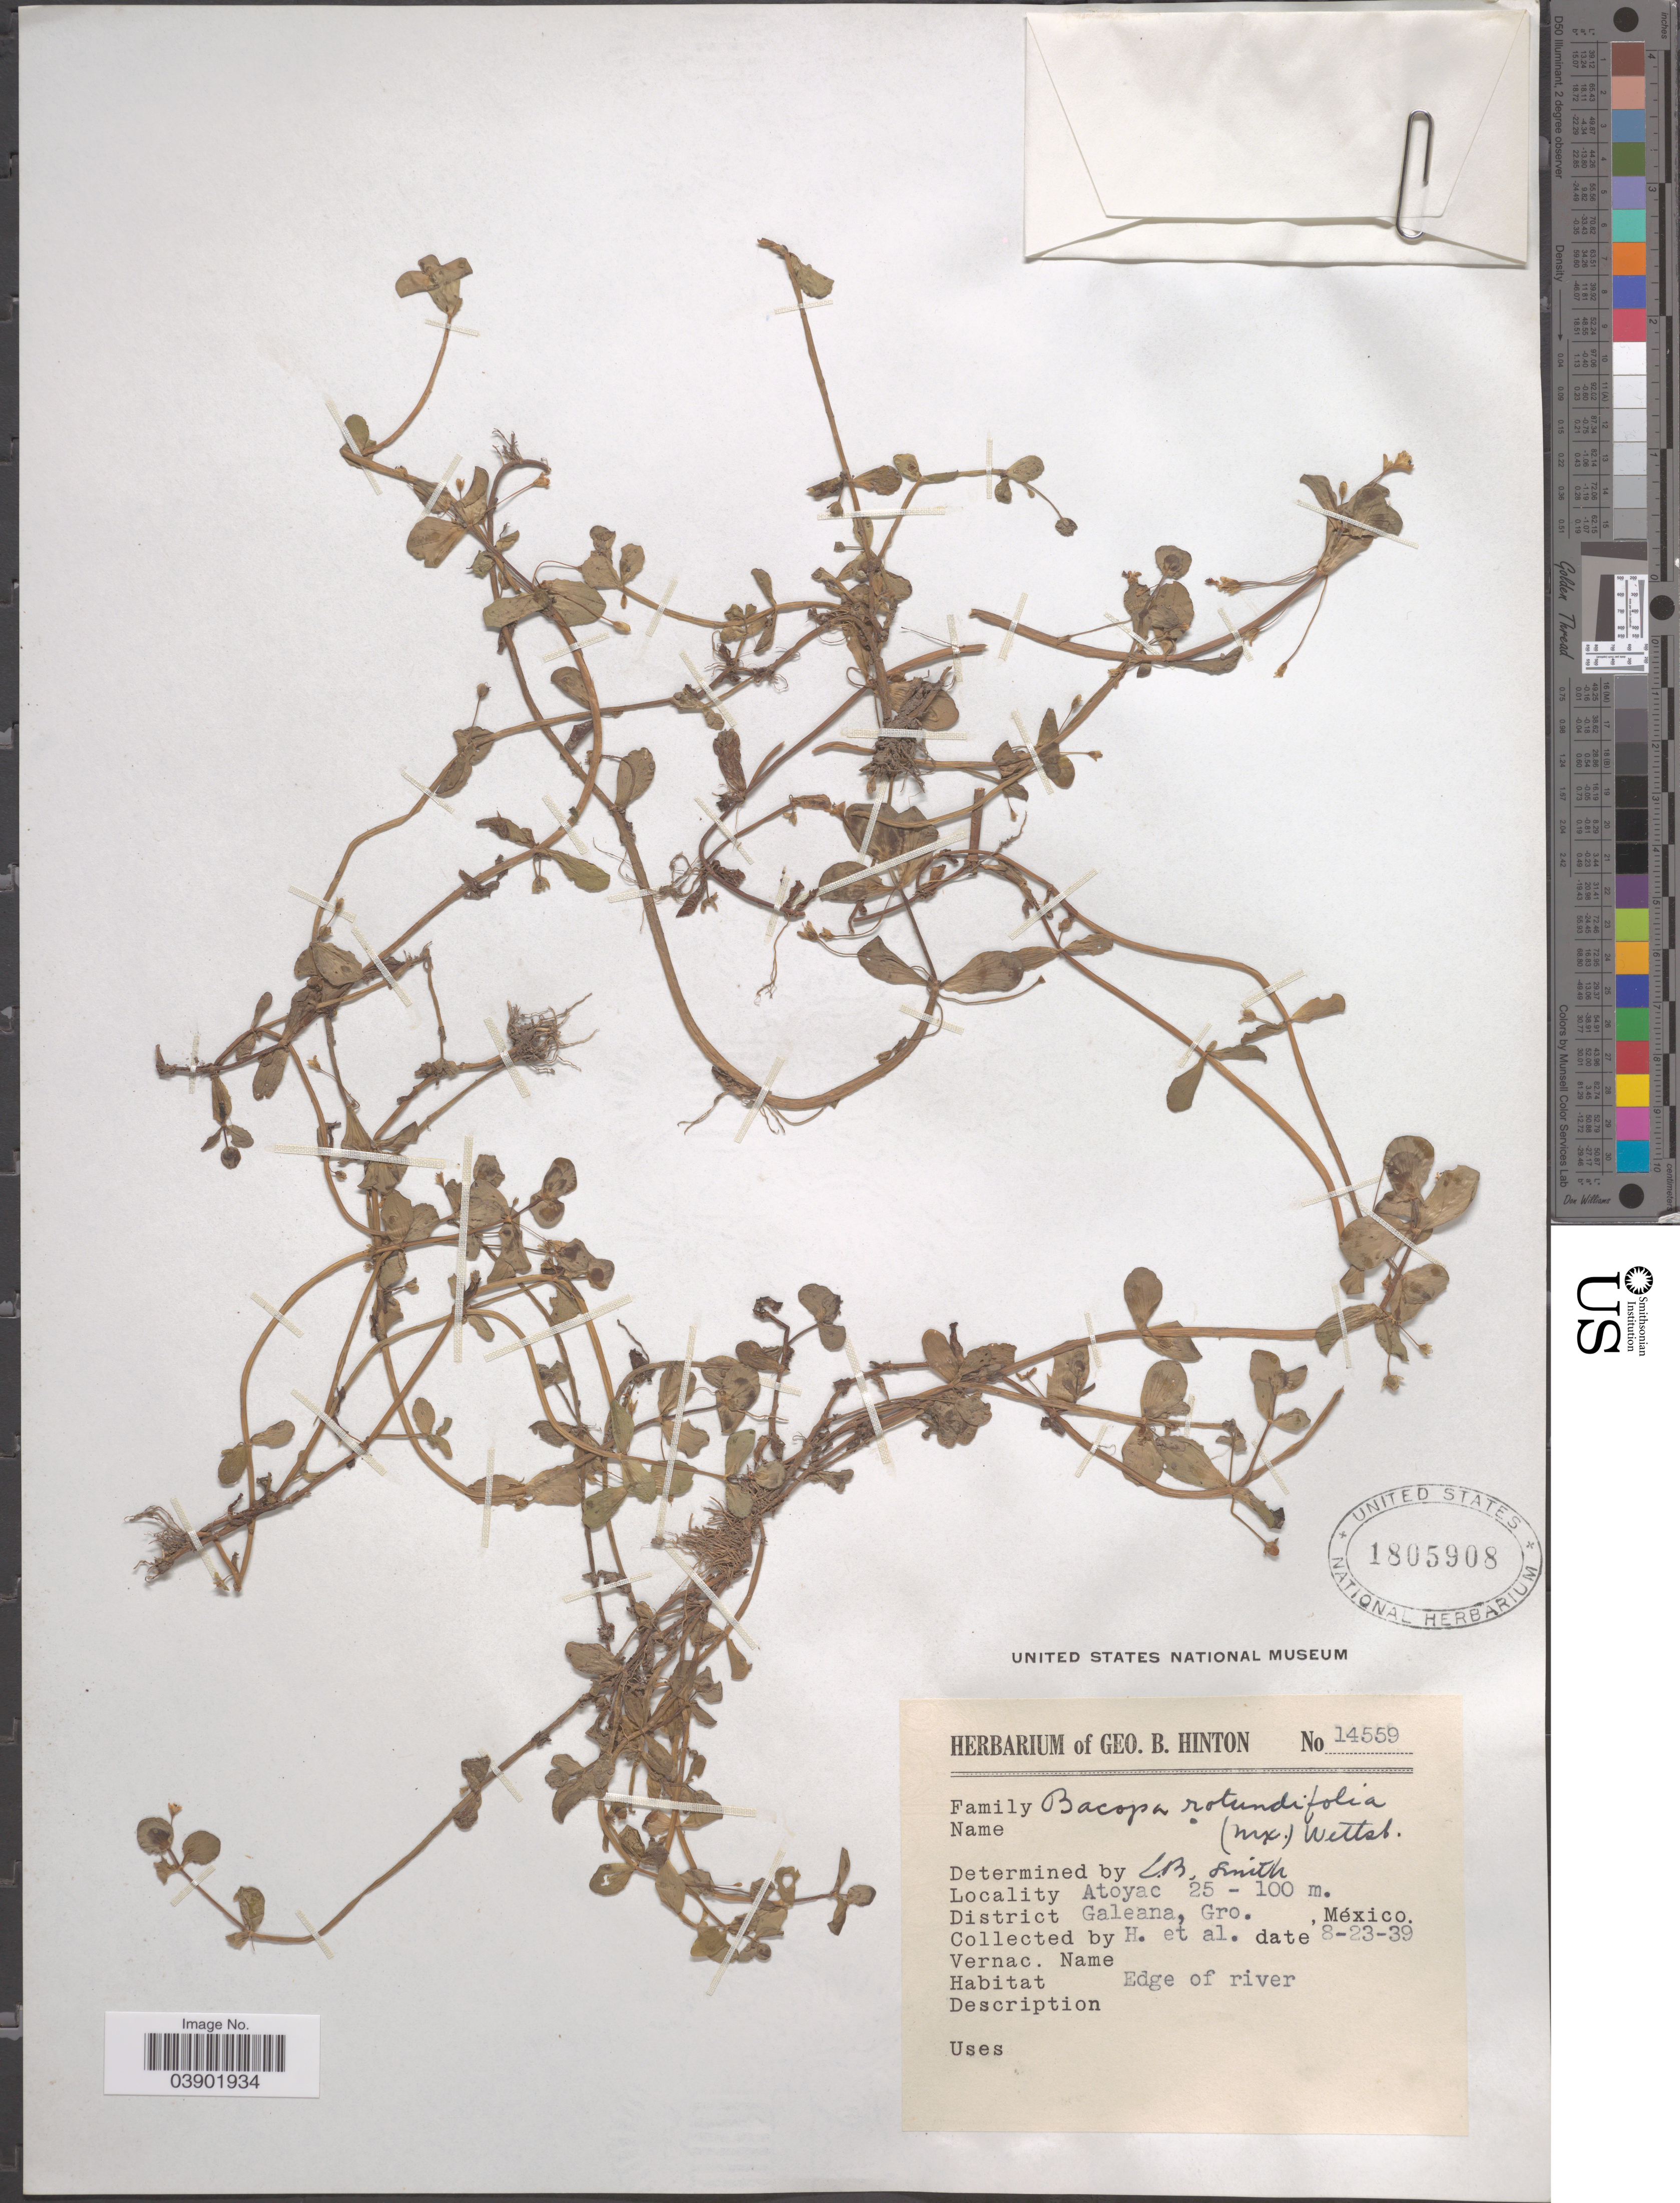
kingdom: Plantae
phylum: Tracheophyta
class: Magnoliopsida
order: Lamiales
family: Plantaginaceae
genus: Bacopa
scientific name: Bacopa rotundifolia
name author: (Michx.) Wettst.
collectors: G. B. Hinton & et al.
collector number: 14559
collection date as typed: Transcribed d/m/y: 23/8/39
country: Mexico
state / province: Guerrero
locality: Atoyac. District Galeana.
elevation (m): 25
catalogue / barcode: US 1805908